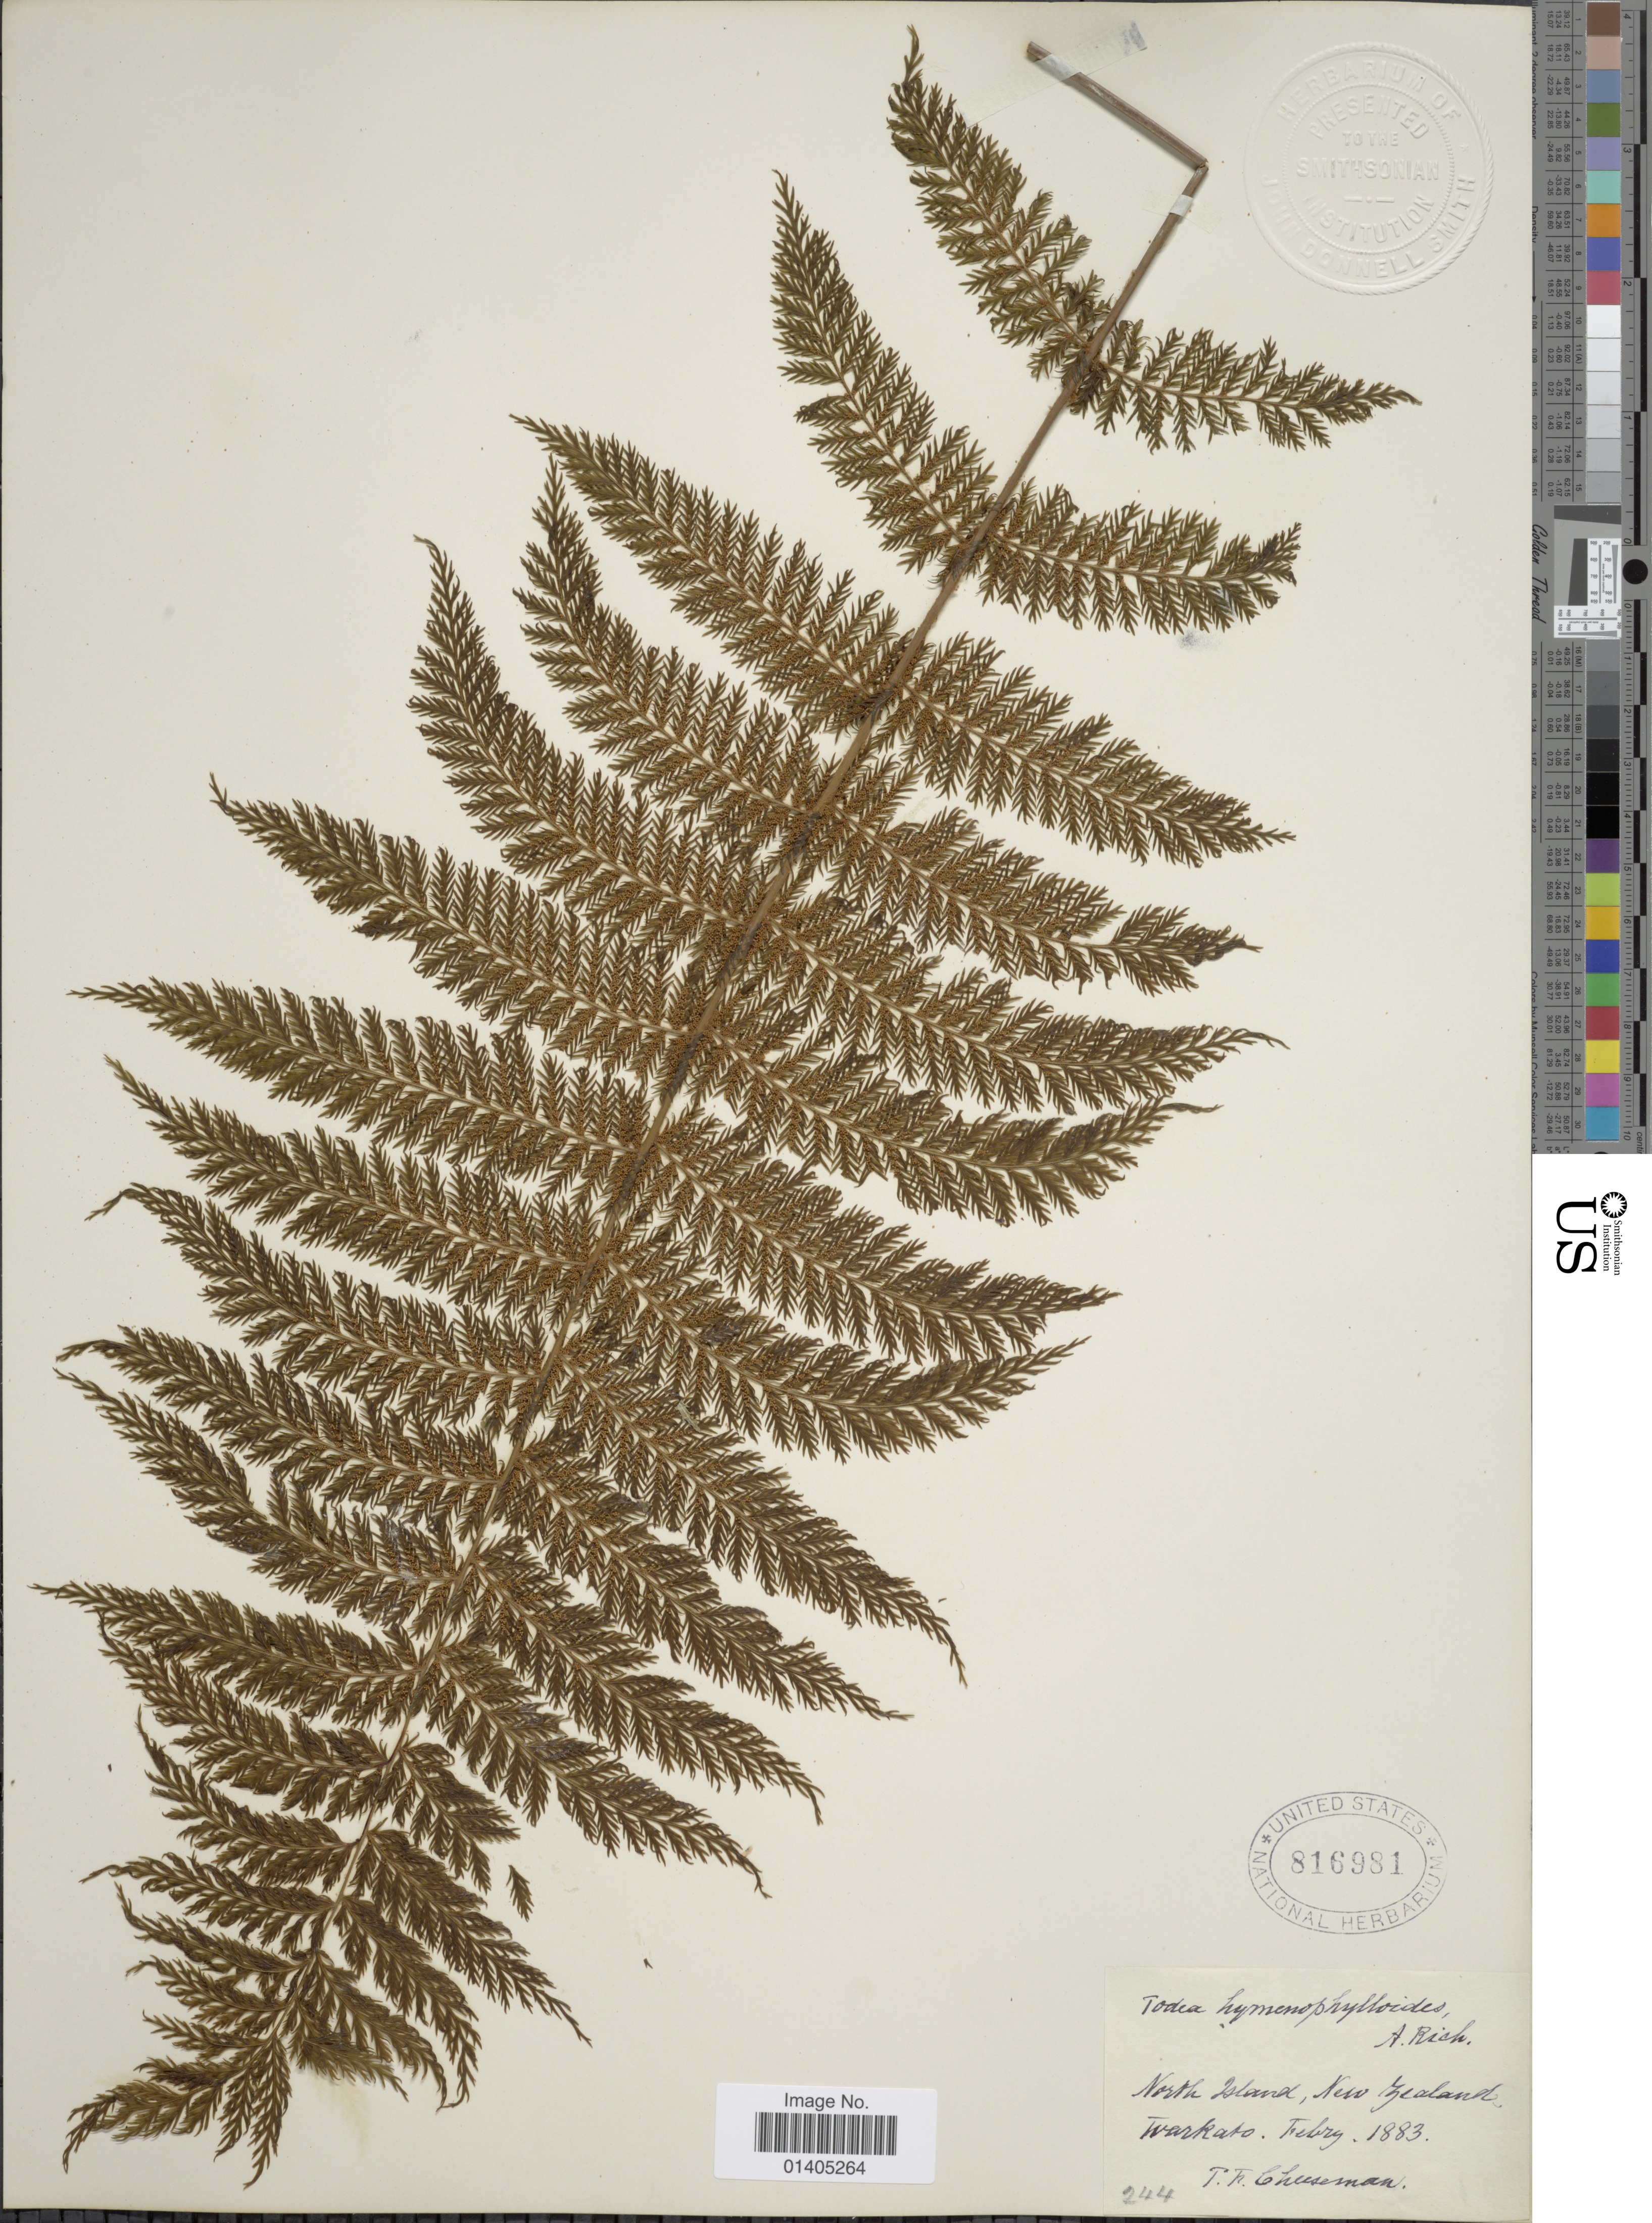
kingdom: Plantae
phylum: Tracheophyta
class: Polypodiopsida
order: Osmundales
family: Osmundaceae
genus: Leptopteris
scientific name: Leptopteris hymenophylloides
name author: (A. Rich.) C. Presl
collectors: T. F. Cheeseman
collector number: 244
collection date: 1883-02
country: New Zealand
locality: North island, Waikato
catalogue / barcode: US 816981